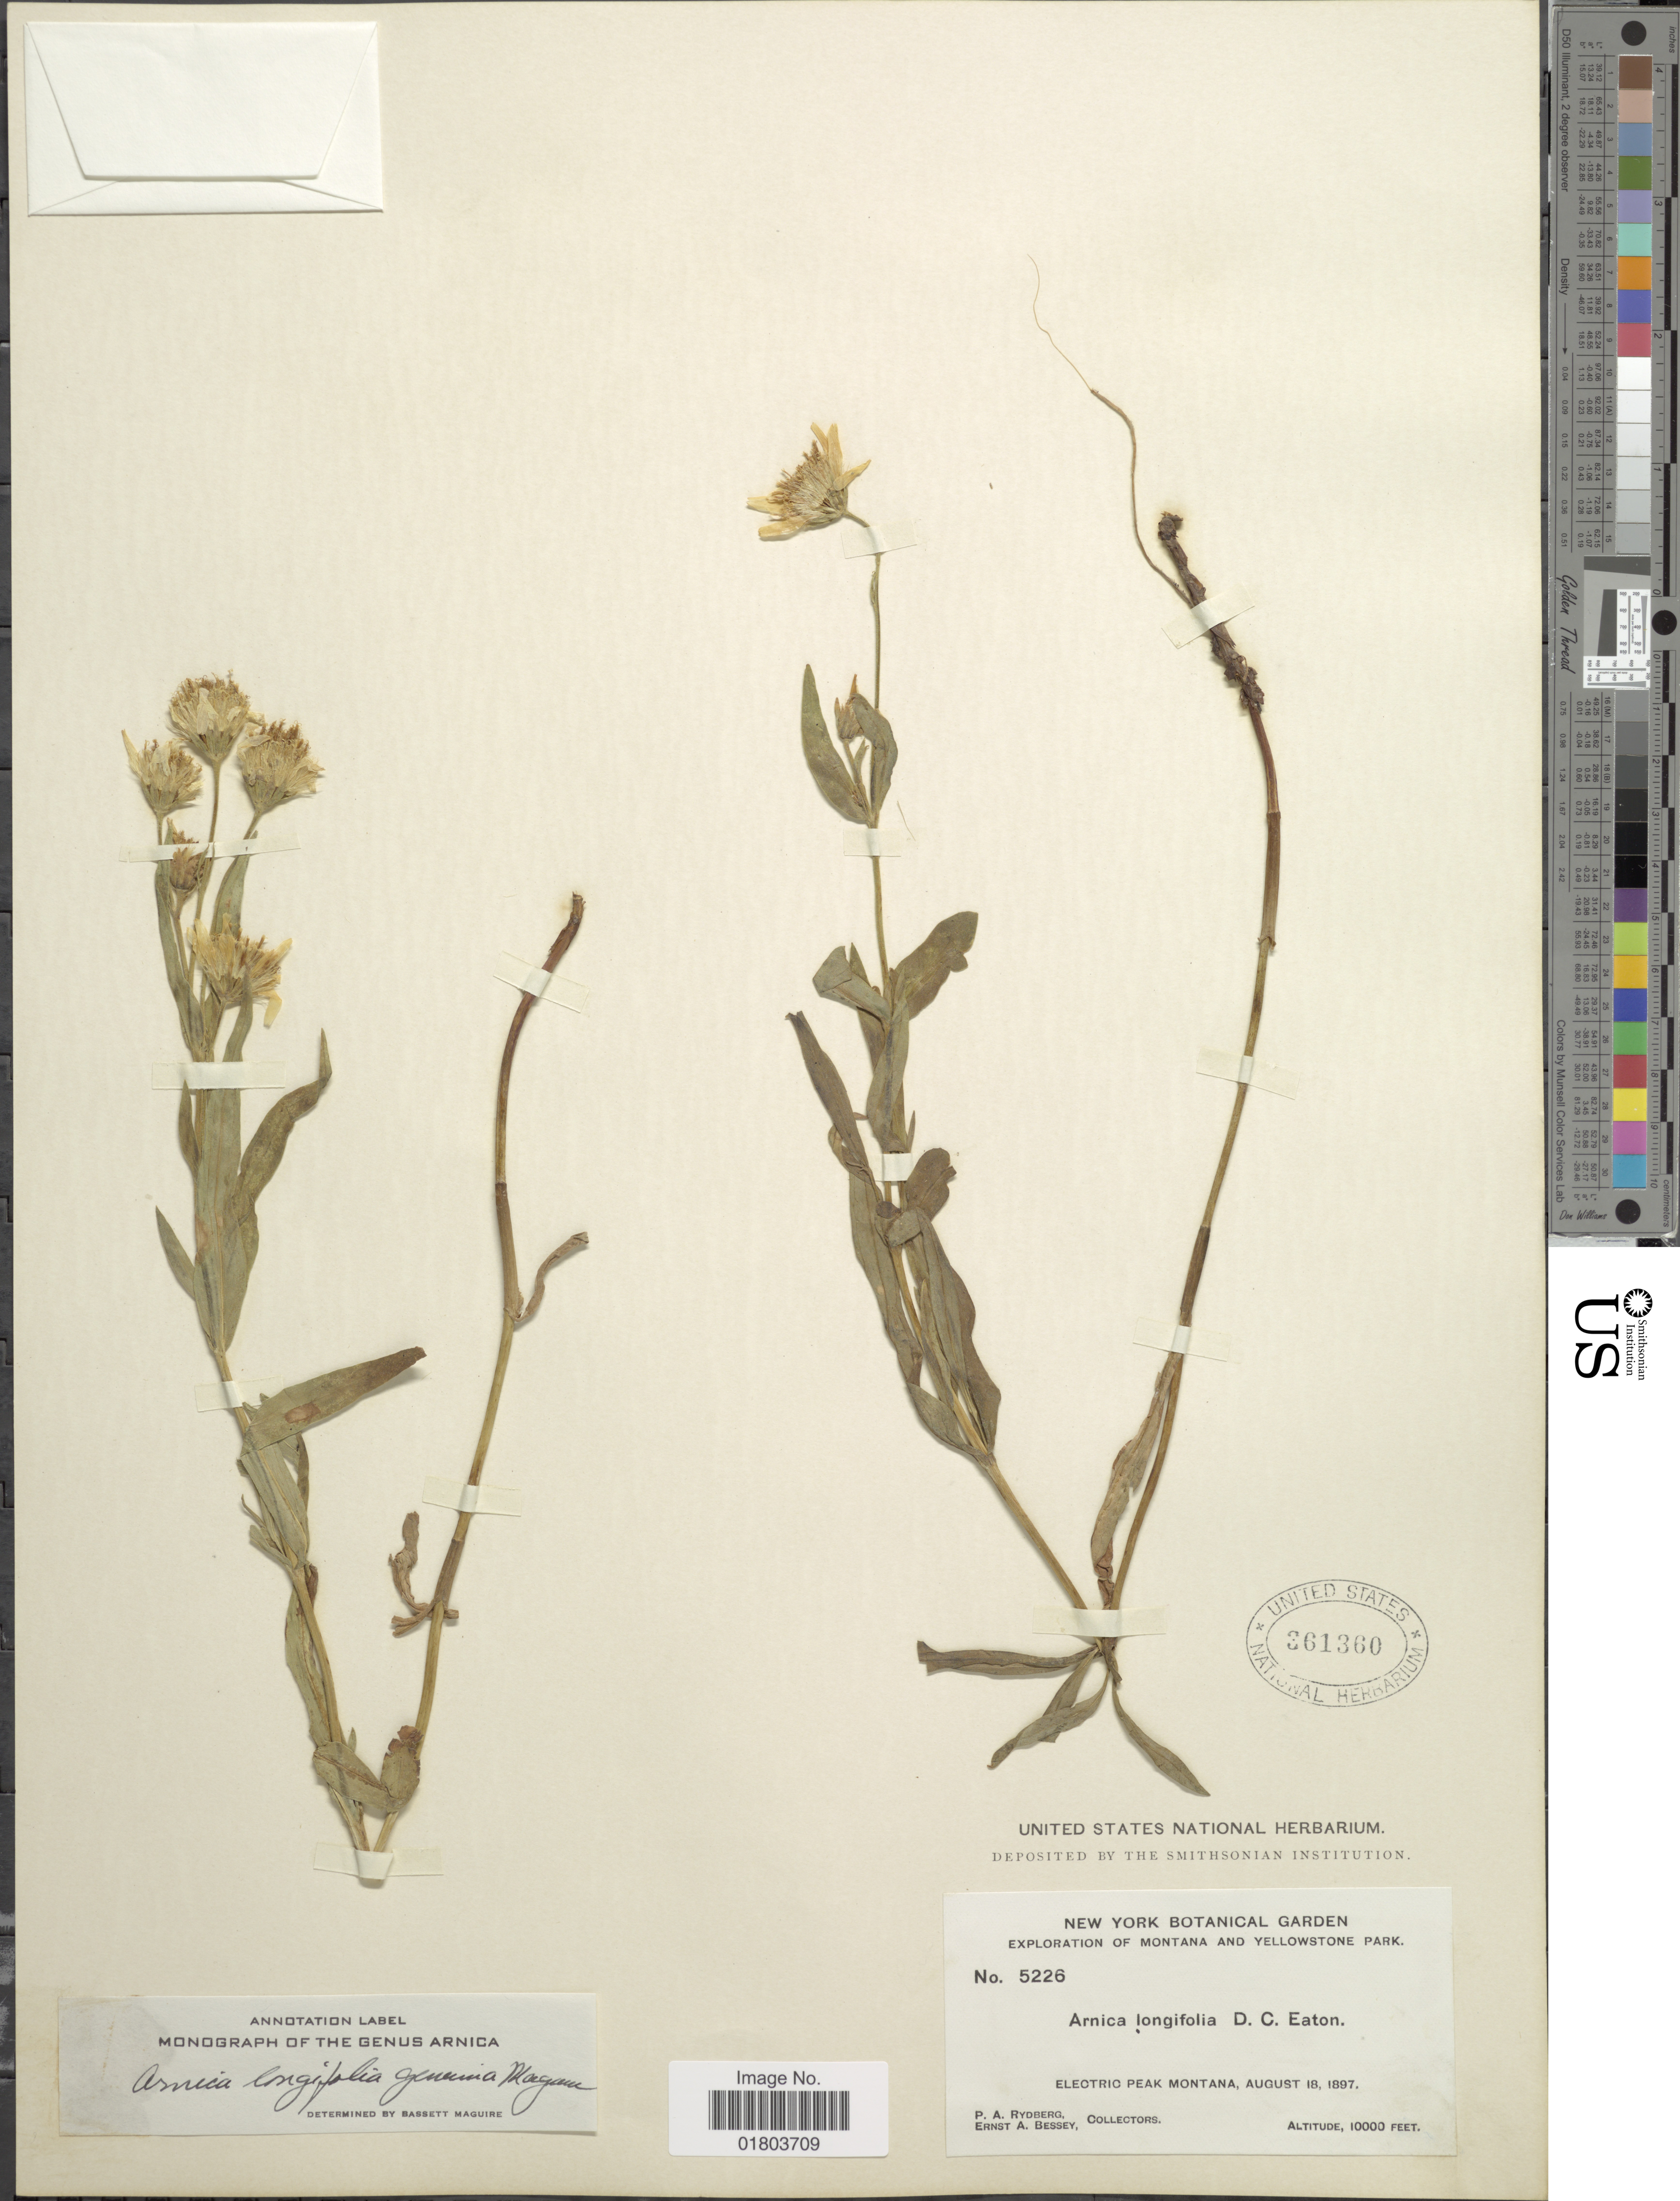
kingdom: Plantae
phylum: Tracheophyta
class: Magnoliopsida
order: Asterales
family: Asteraceae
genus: Arnica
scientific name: Arnica longifolia subsp. genuina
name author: Maguire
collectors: P. A. Rydberg & E. A. Bessey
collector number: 5226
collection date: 1897-08-18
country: United States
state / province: Montana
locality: Montana and Yellowstone Park, Electric Peak Montana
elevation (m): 3048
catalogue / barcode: US 361360